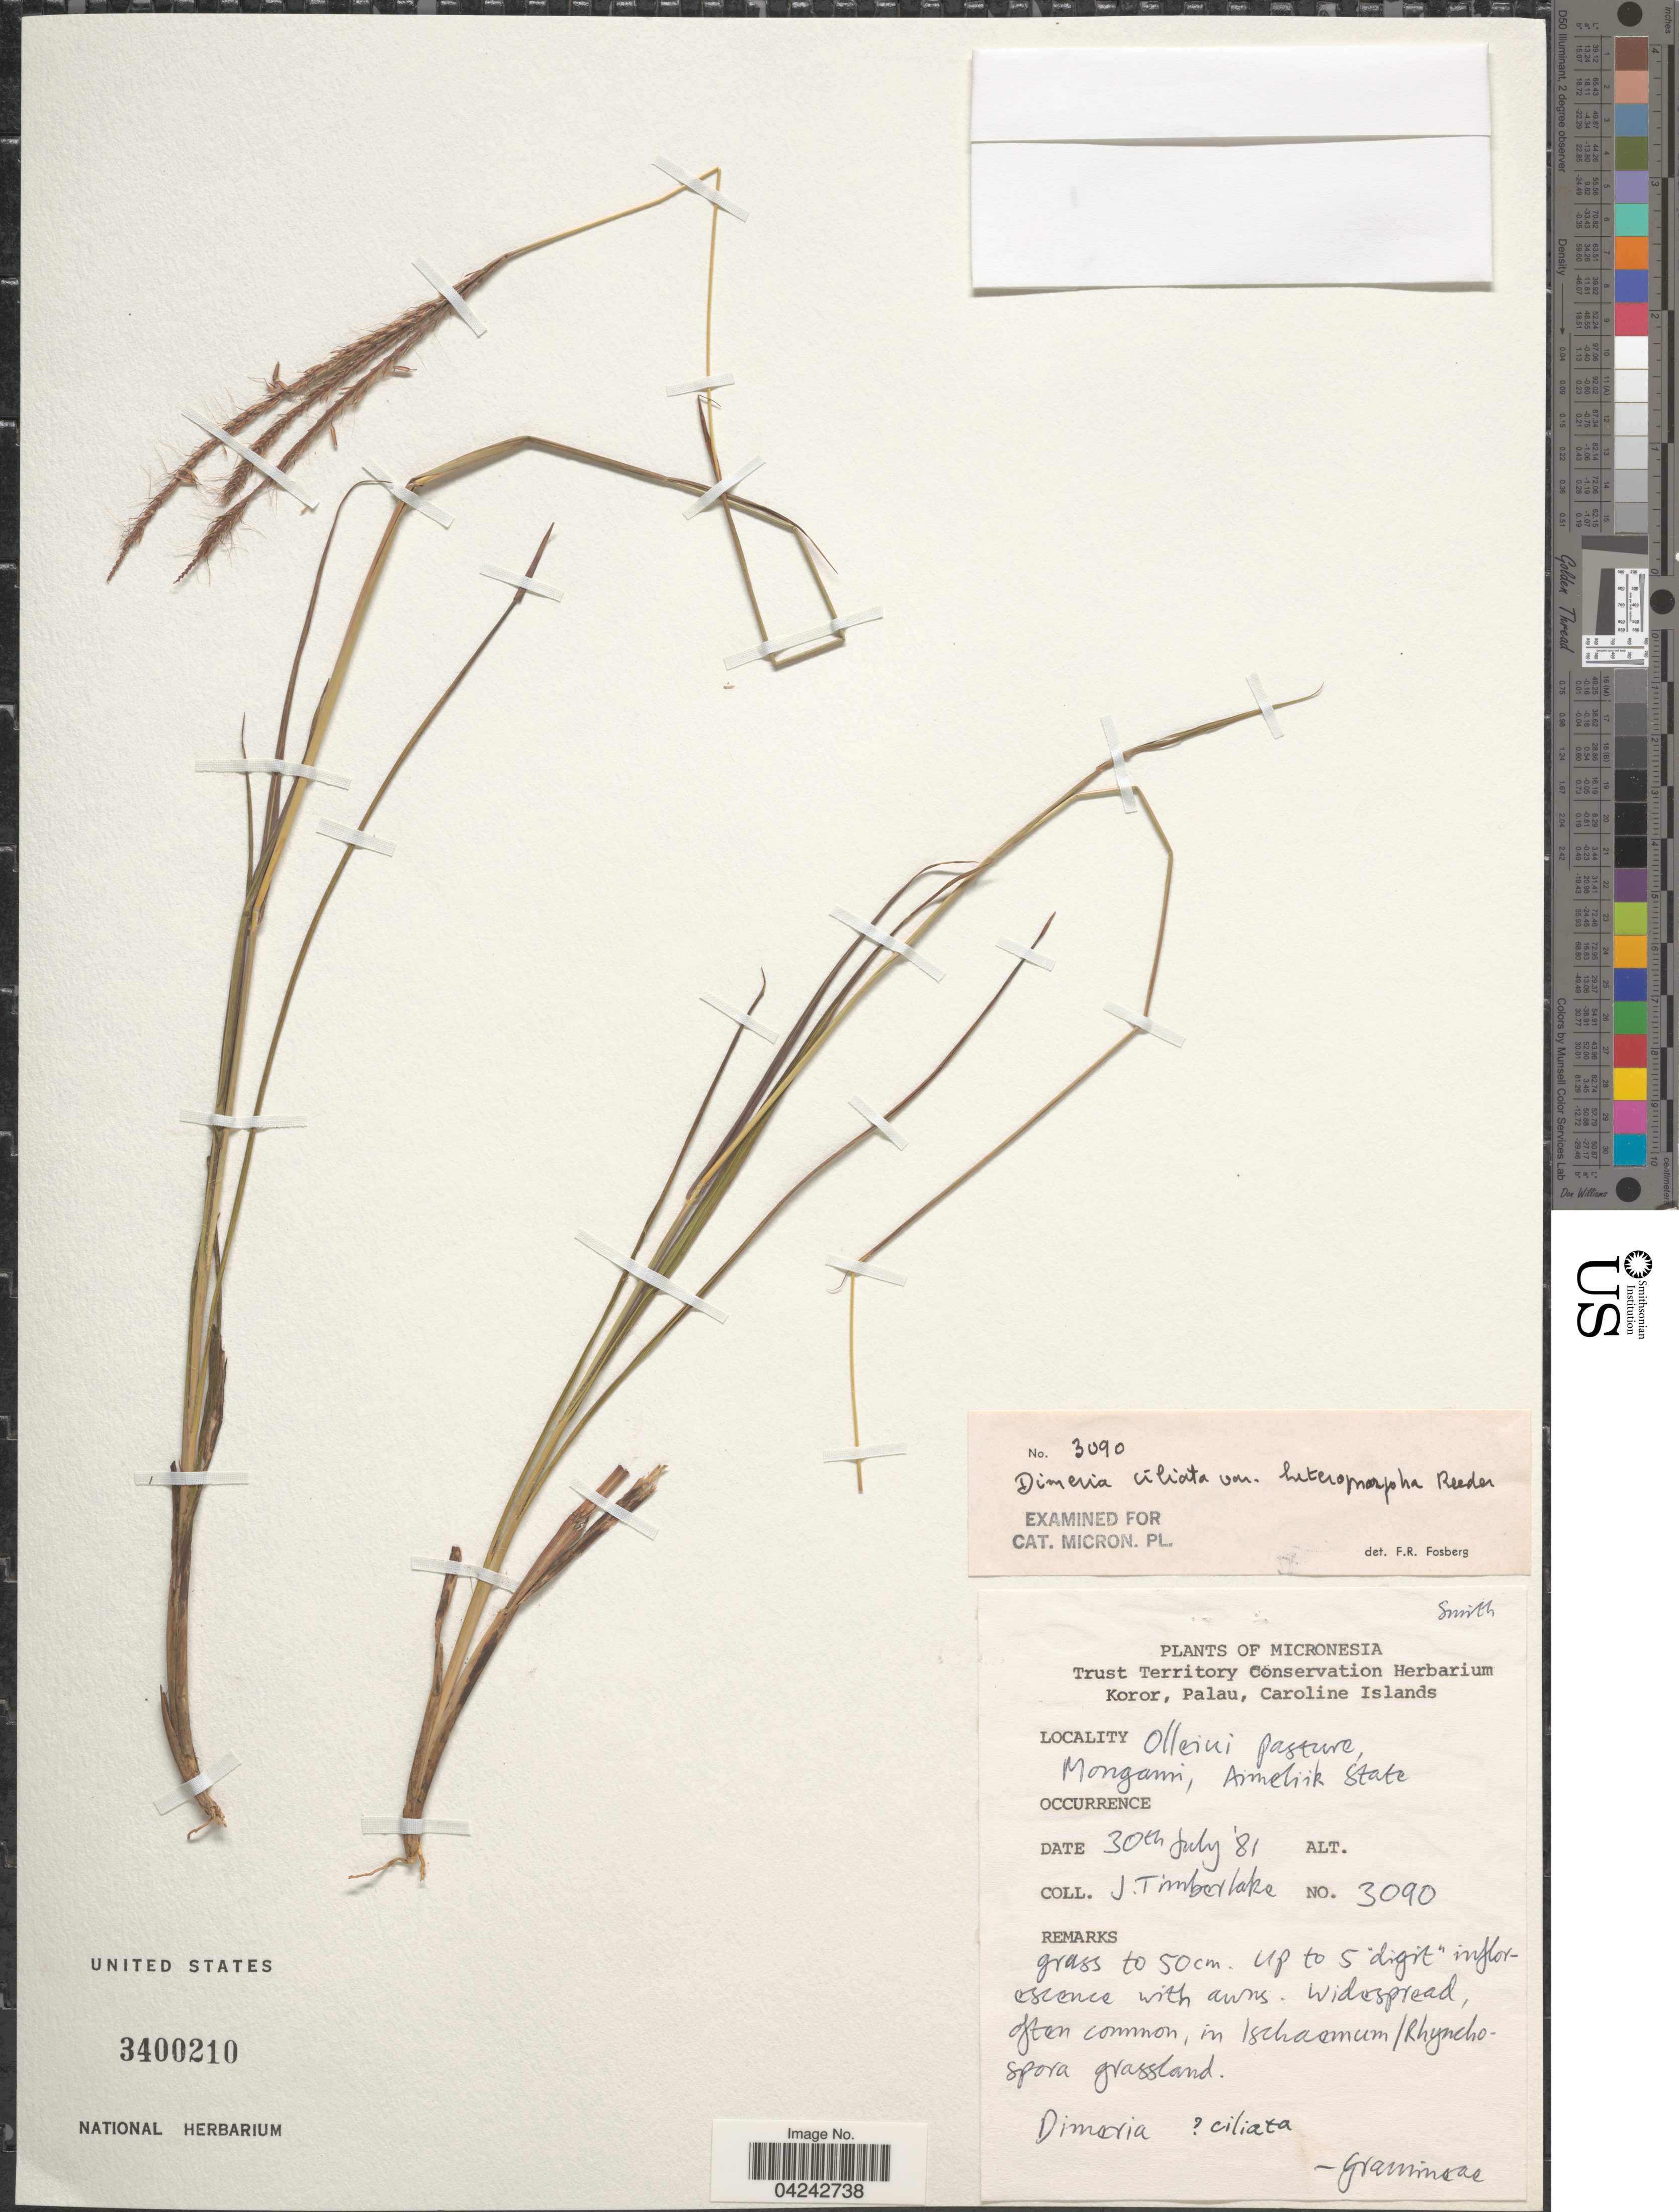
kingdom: Plantae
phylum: Tracheophyta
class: Liliopsida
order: Poales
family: Poaceae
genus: Dimeria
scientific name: Dimeria chloridiformis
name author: (Gaudich.) Schum. & Lauterb.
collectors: J. Timberlake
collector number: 3090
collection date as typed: Transcribed d/m/y: 30/7/81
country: Palau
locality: Micronesia. Koror, Palau, Caroline Islands. Olleiui [interpreted] pasture, Mongami, Aimeliik State.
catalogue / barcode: US 3400210